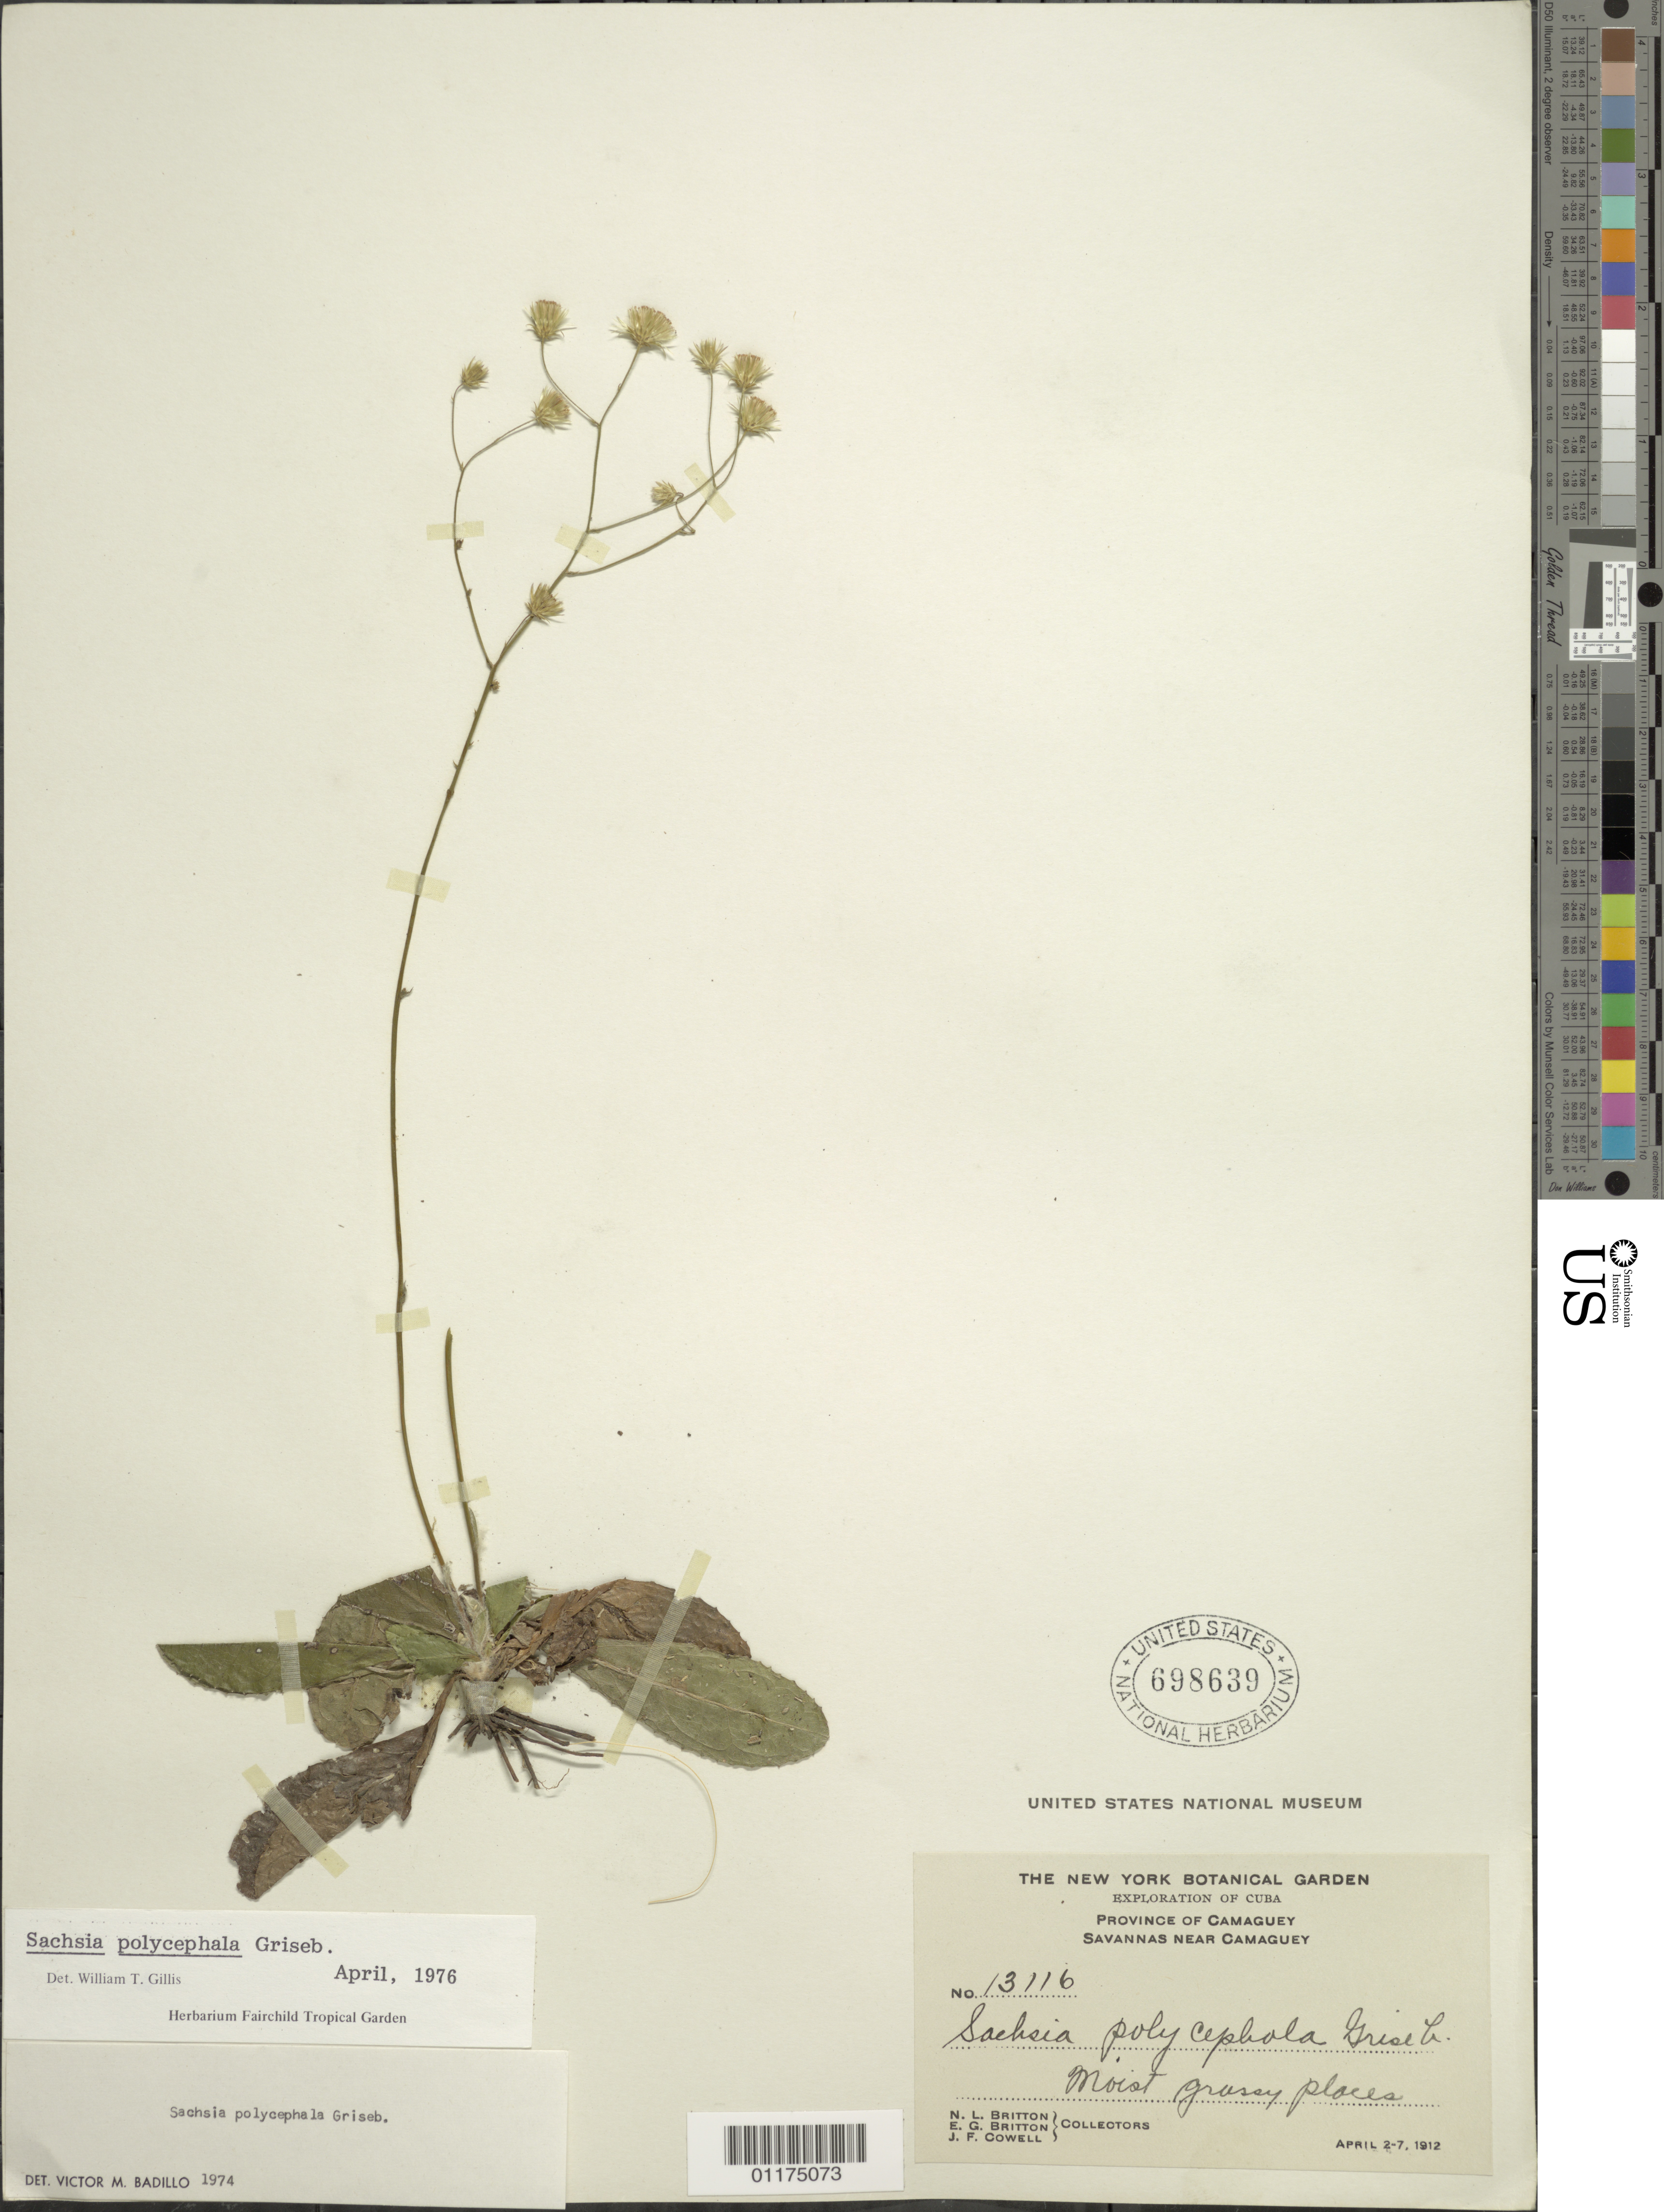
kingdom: Plantae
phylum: Tracheophyta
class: Magnoliopsida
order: Asterales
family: Asteraceae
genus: Sachsia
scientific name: Sachsia polycephala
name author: Griseb.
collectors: N. Britton, E. G. Britton & J. F. Cowell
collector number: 13116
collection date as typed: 02 Apr 1912 to 07 Apr 1912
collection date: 1912-04-02/1912-04-07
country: Cuba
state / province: Camagüey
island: Cuba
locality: Savannas near Camaguey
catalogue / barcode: US 698639